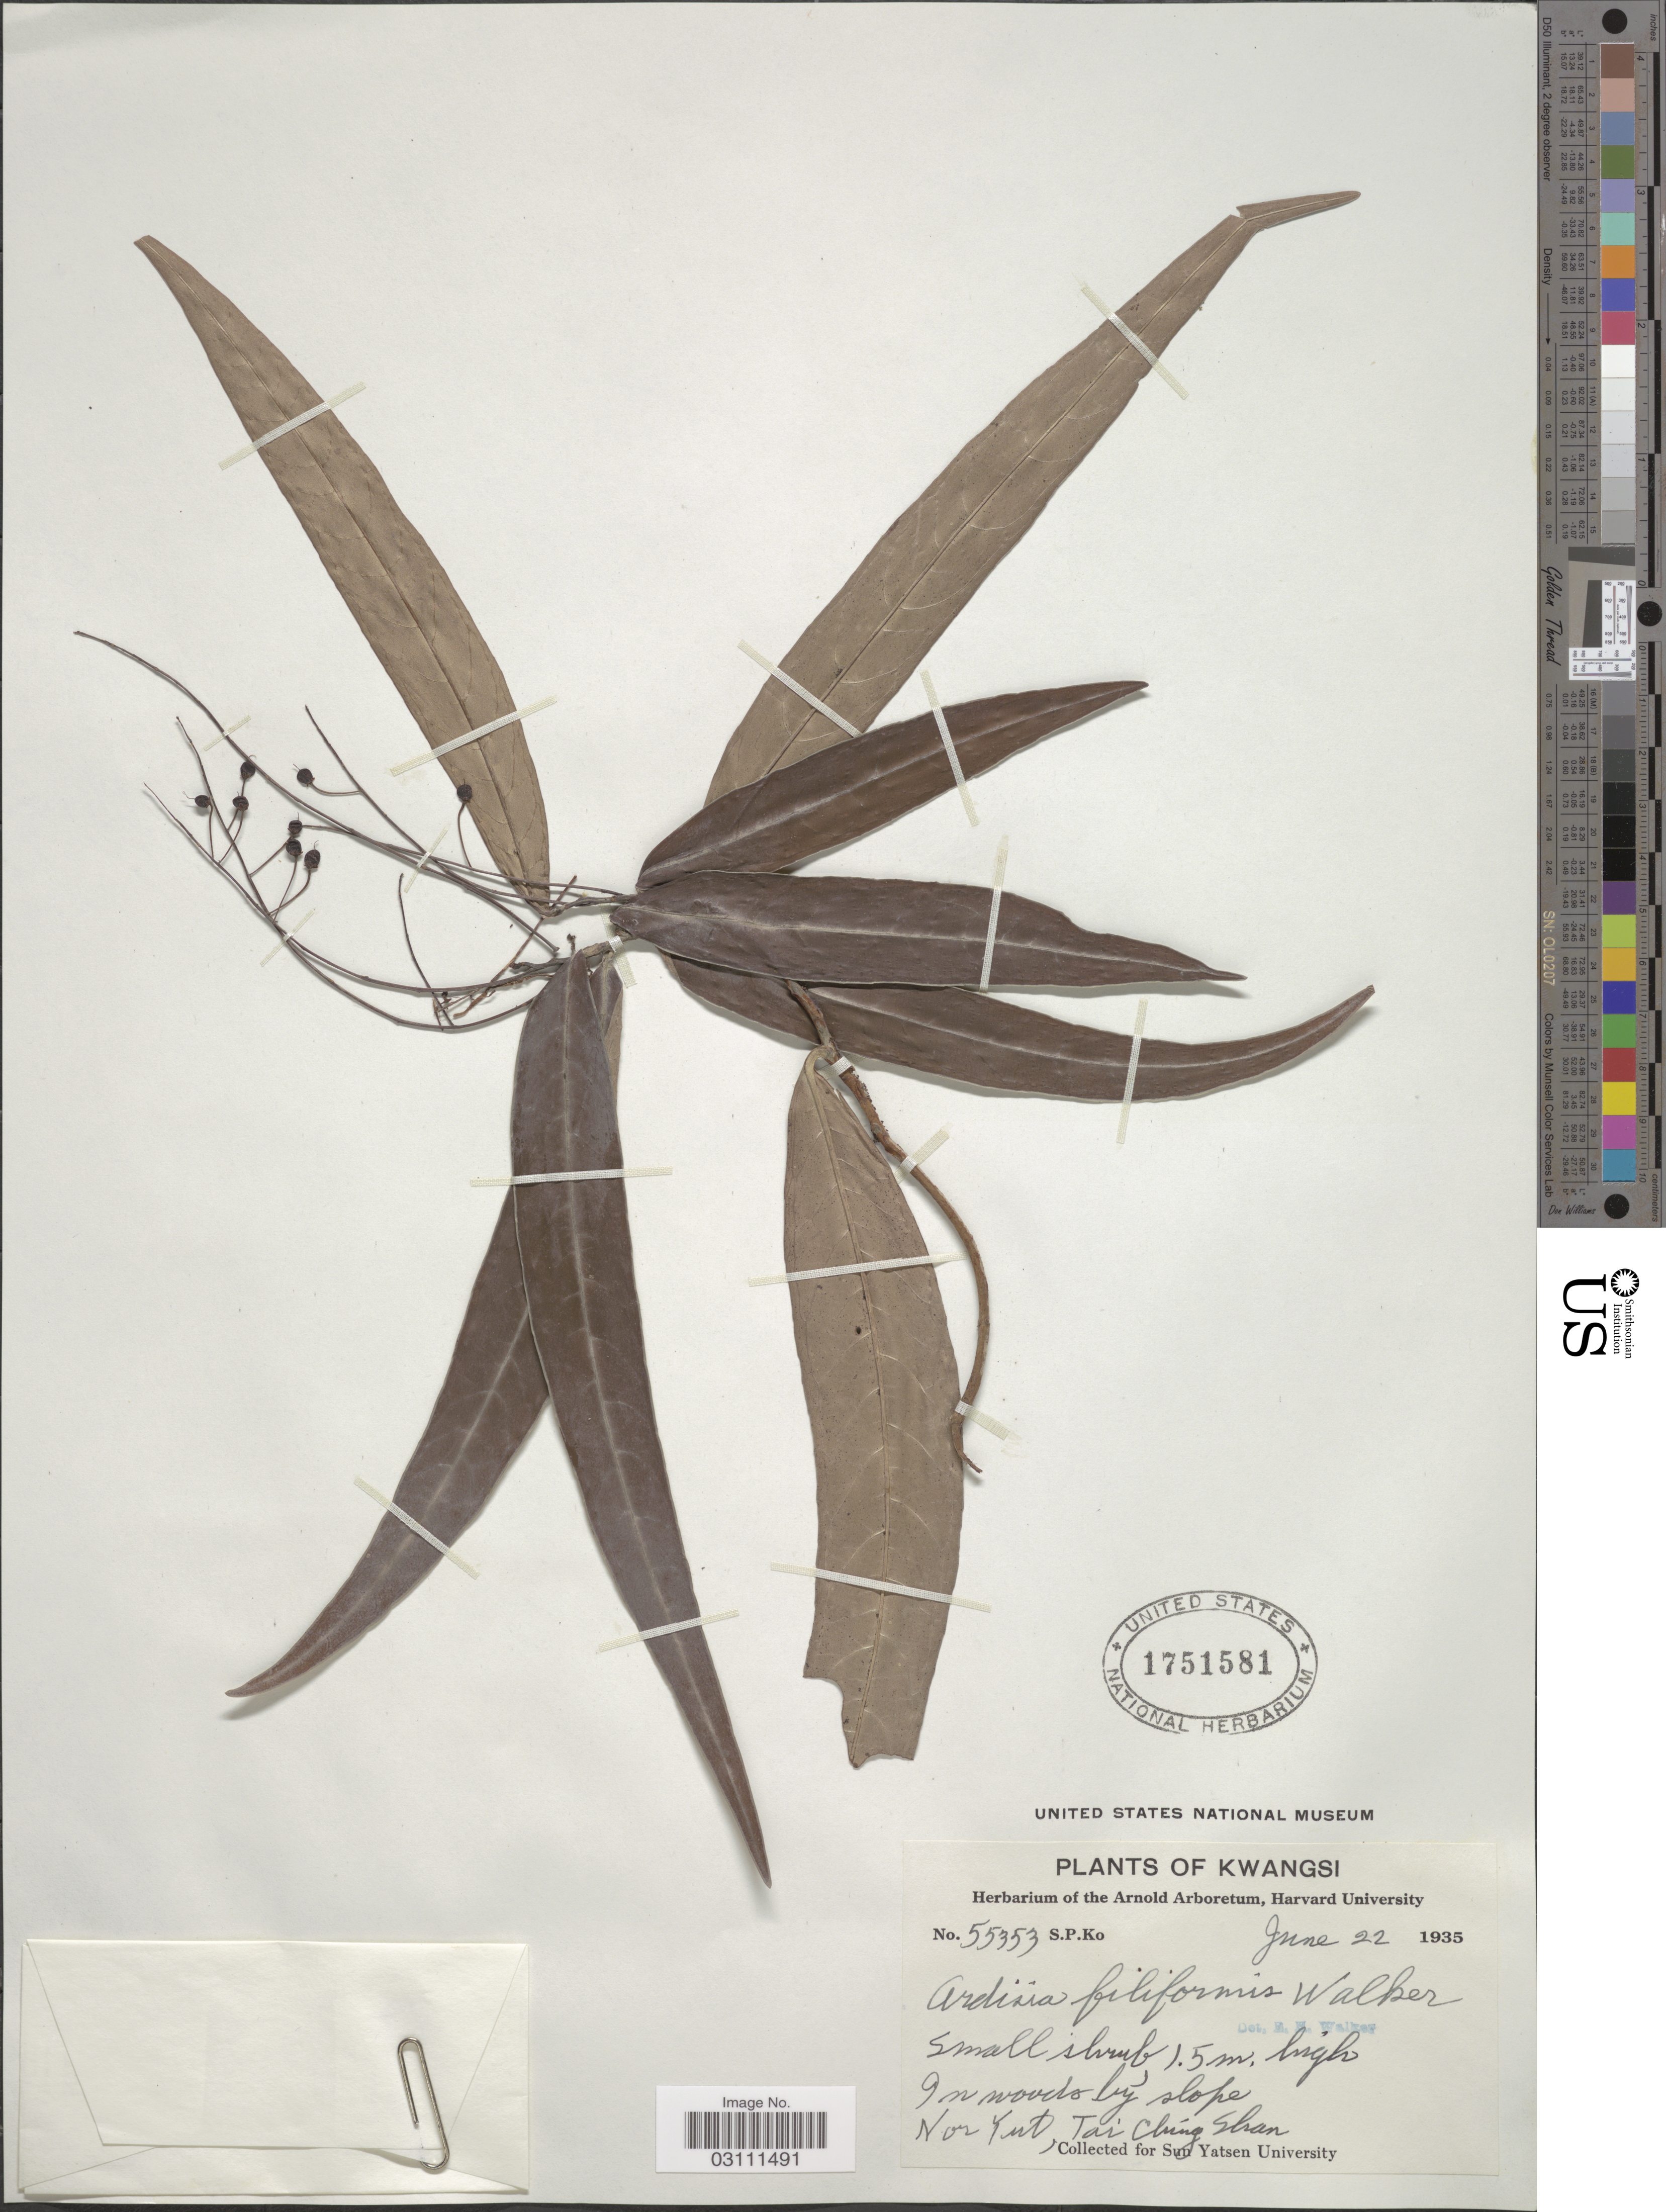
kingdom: Plantae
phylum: Tracheophyta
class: Magnoliopsida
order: Ericales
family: Primulaceae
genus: Ardisia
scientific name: Ardisia filiformis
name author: E. Walker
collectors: S. P. Ko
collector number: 55353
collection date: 1935-06-22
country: China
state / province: Guangxi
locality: Kwangsi: Nor Yut, Tai Ching Shan.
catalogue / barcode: US 1751581